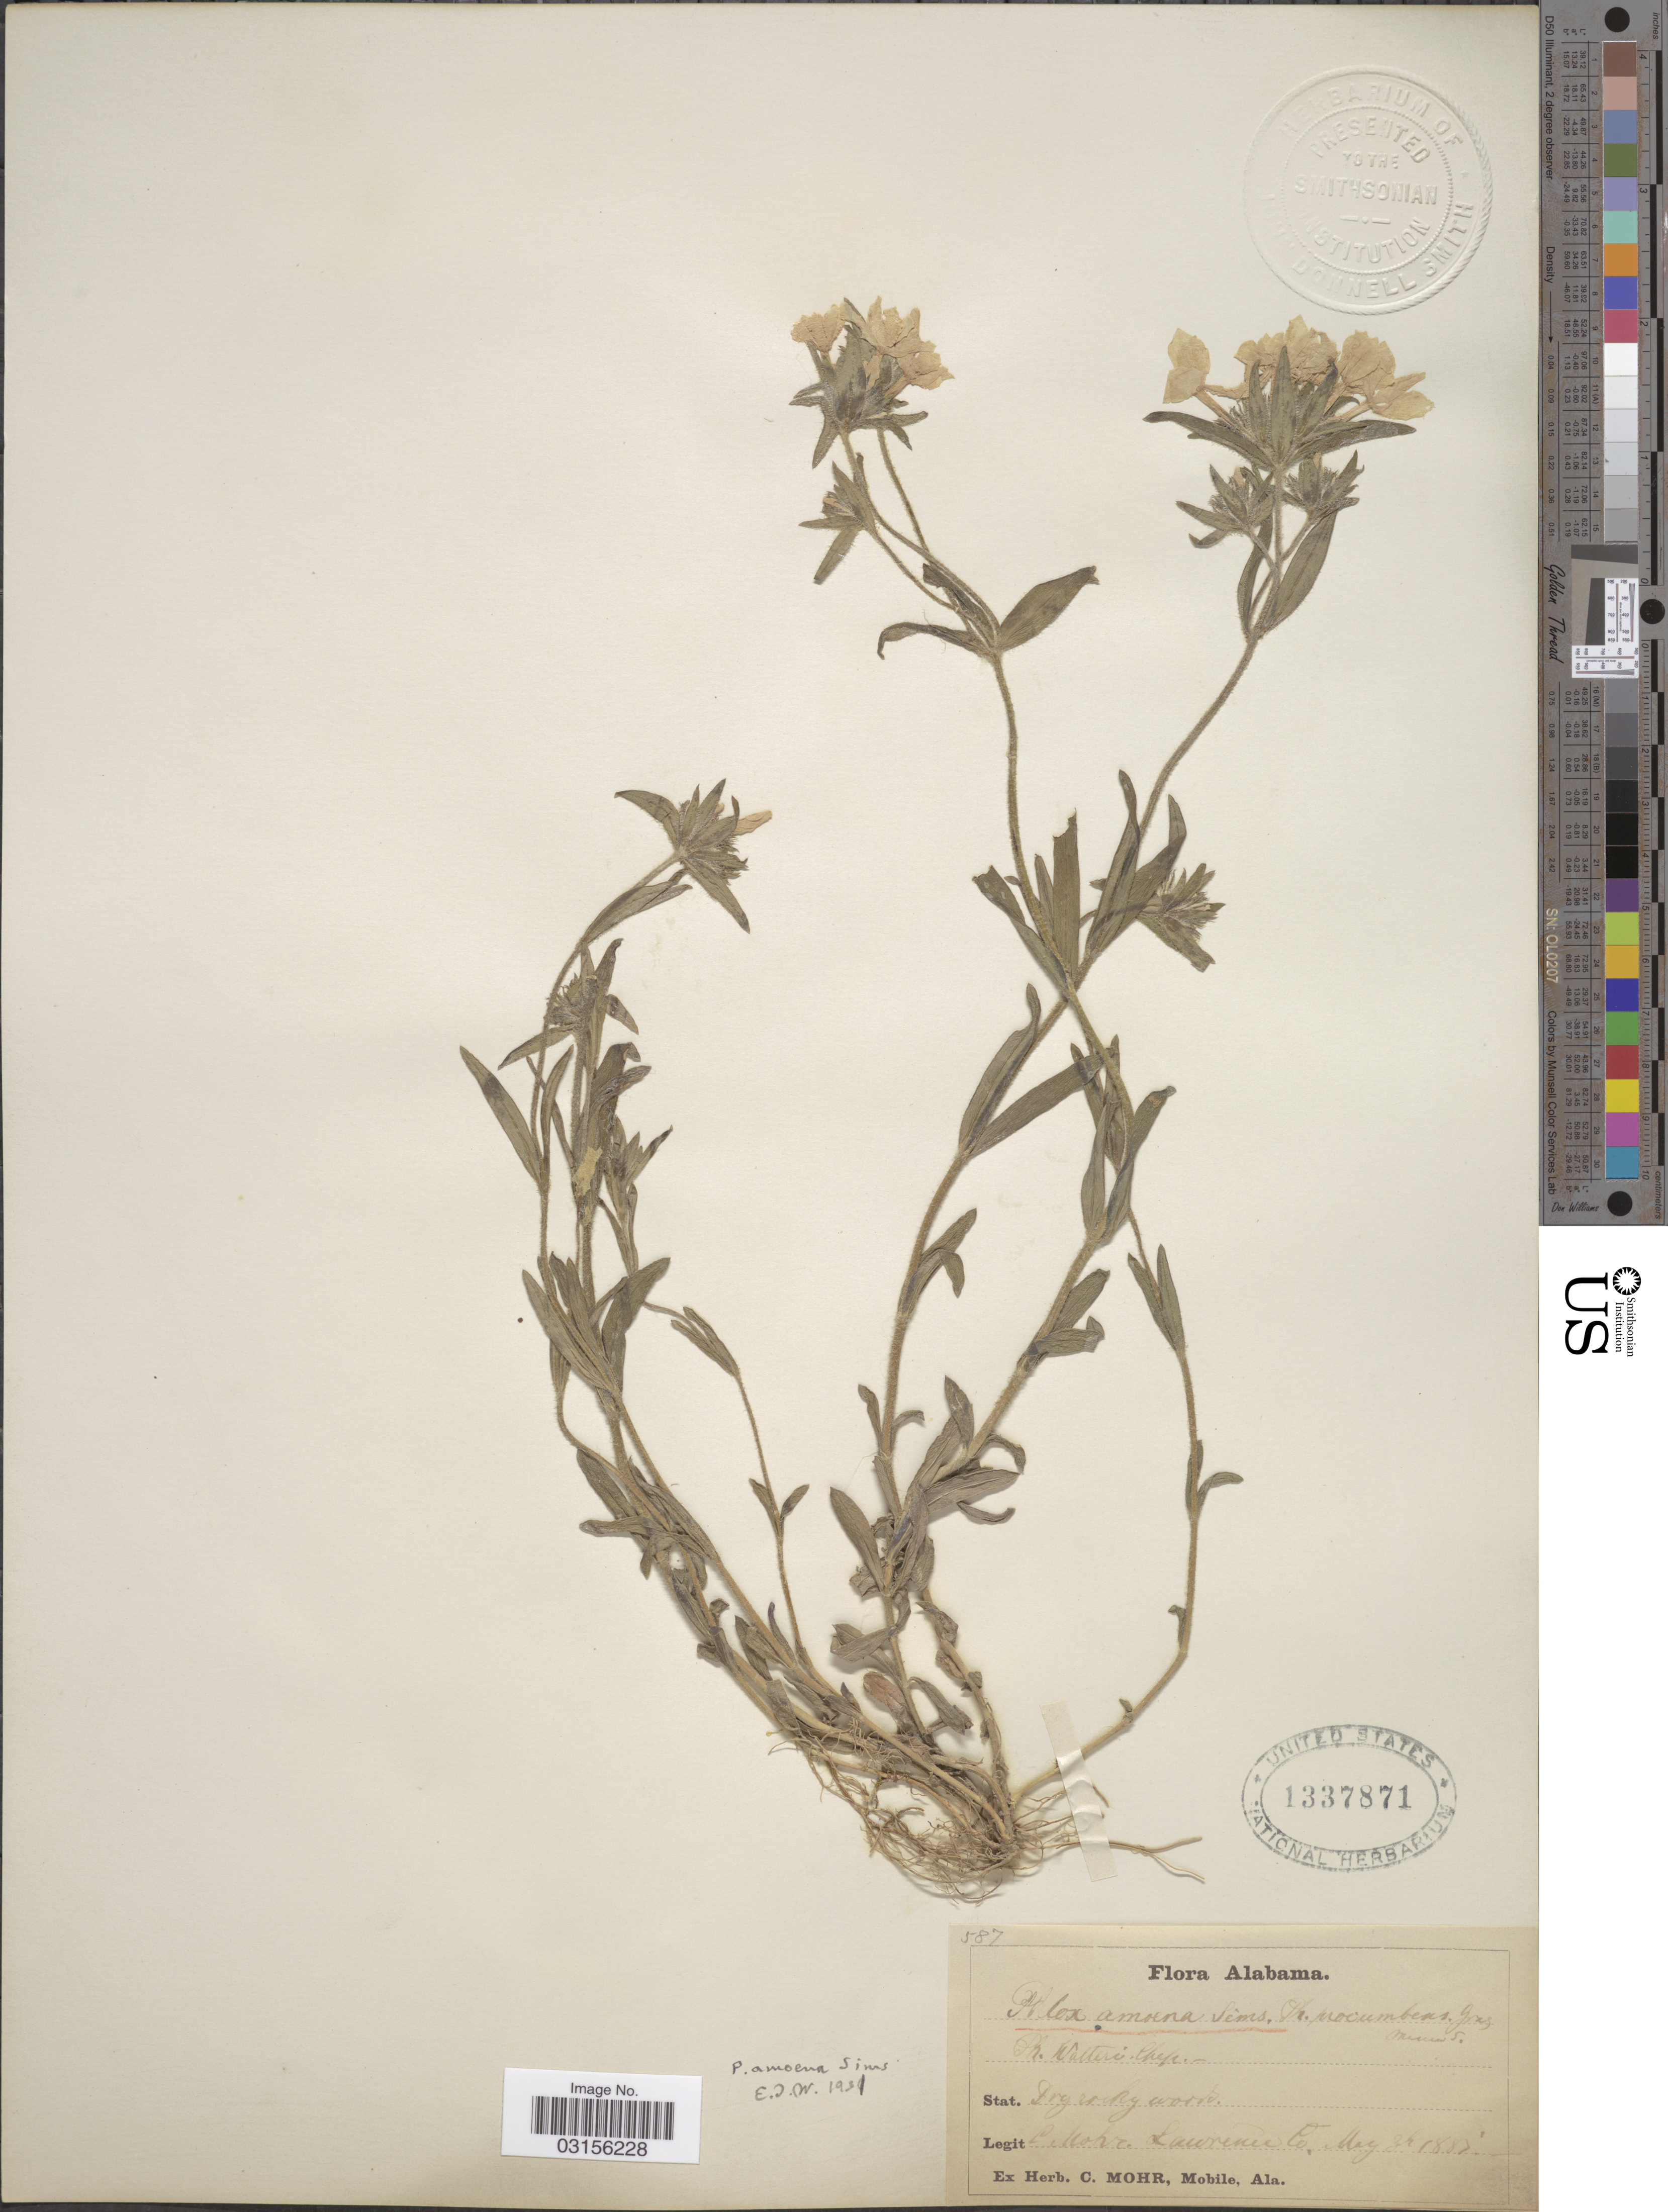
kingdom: Plantae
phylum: Tracheophyta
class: Magnoliopsida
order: Ericales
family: Polemoniaceae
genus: Phlox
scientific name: Phlox amoena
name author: Sims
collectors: C. T. Mohr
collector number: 587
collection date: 1887-08-03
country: United States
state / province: Alabama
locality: Lawrence Co.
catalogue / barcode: US 1337871